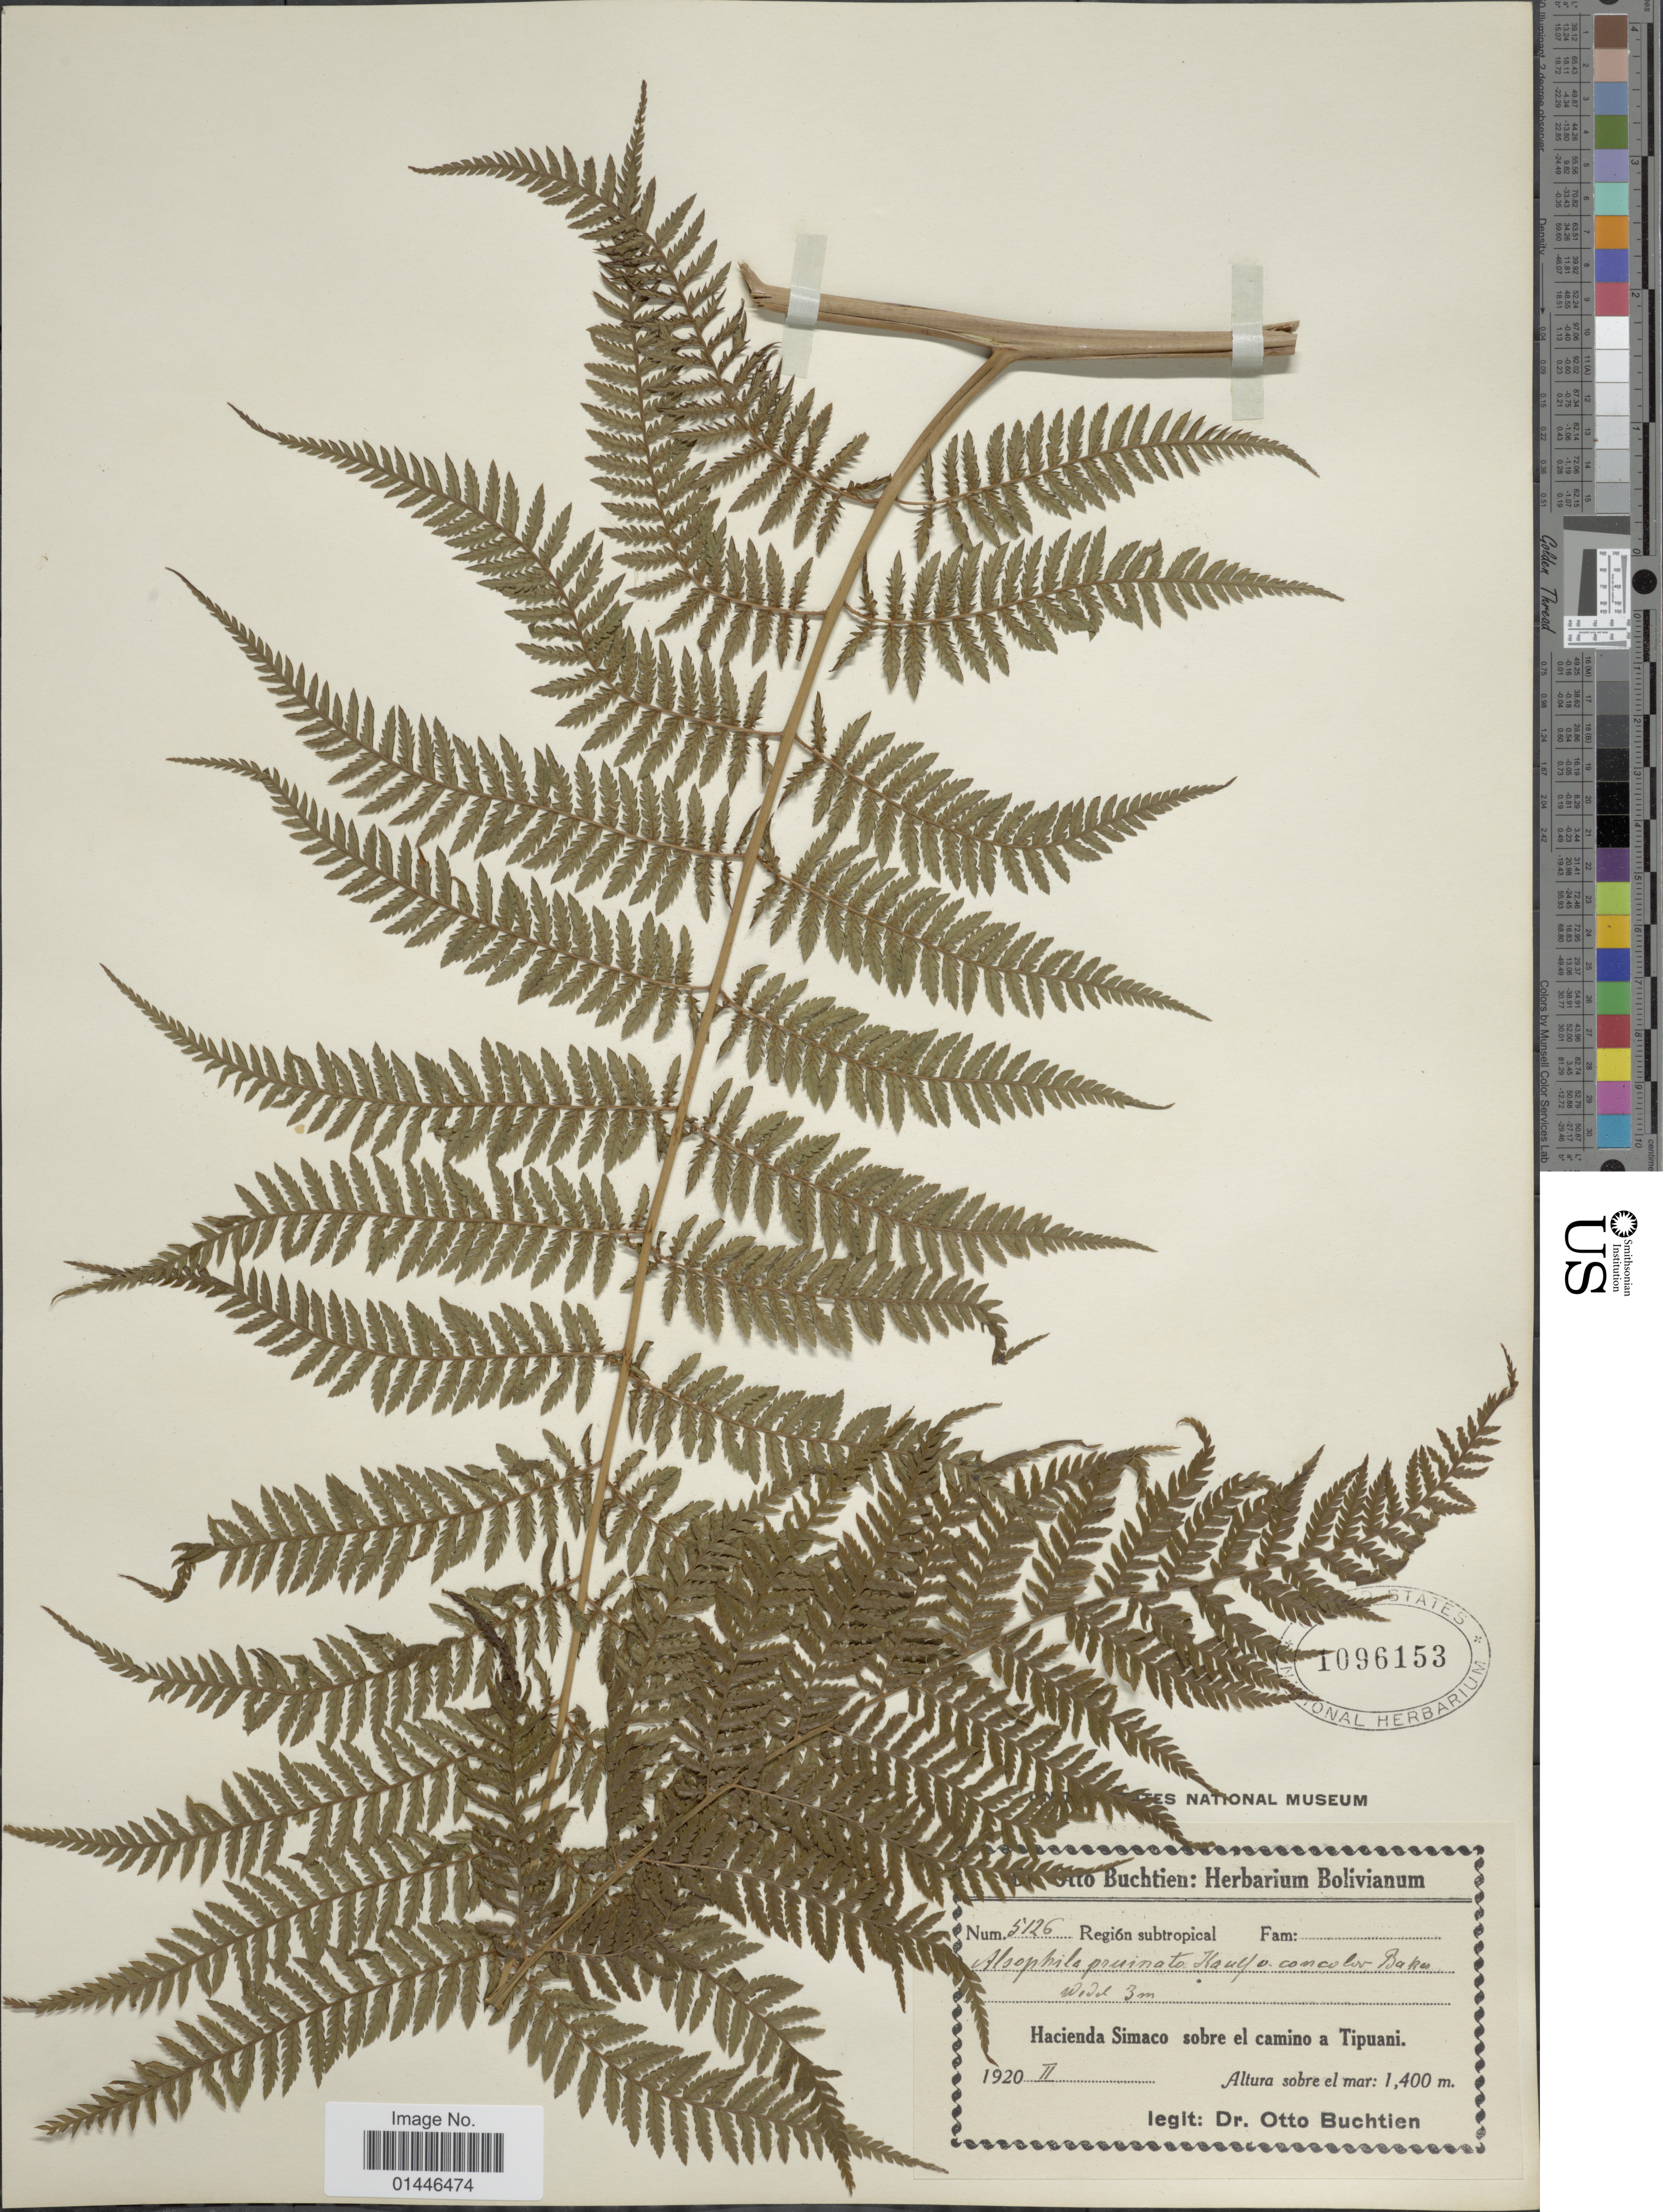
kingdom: Plantae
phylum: Tracheophyta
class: Polypodiopsida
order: Cyatheales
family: Dicksoniaceae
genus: Lophosoria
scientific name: Lophosoria quadripinnata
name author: (J.F. Gmel.) C. Chr.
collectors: O. Buchtien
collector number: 5126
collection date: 1920-02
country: Bolivia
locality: Región subtropical. Hacienda Simaco sobre el camino a Tipuani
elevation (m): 1400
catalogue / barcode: US 1096153